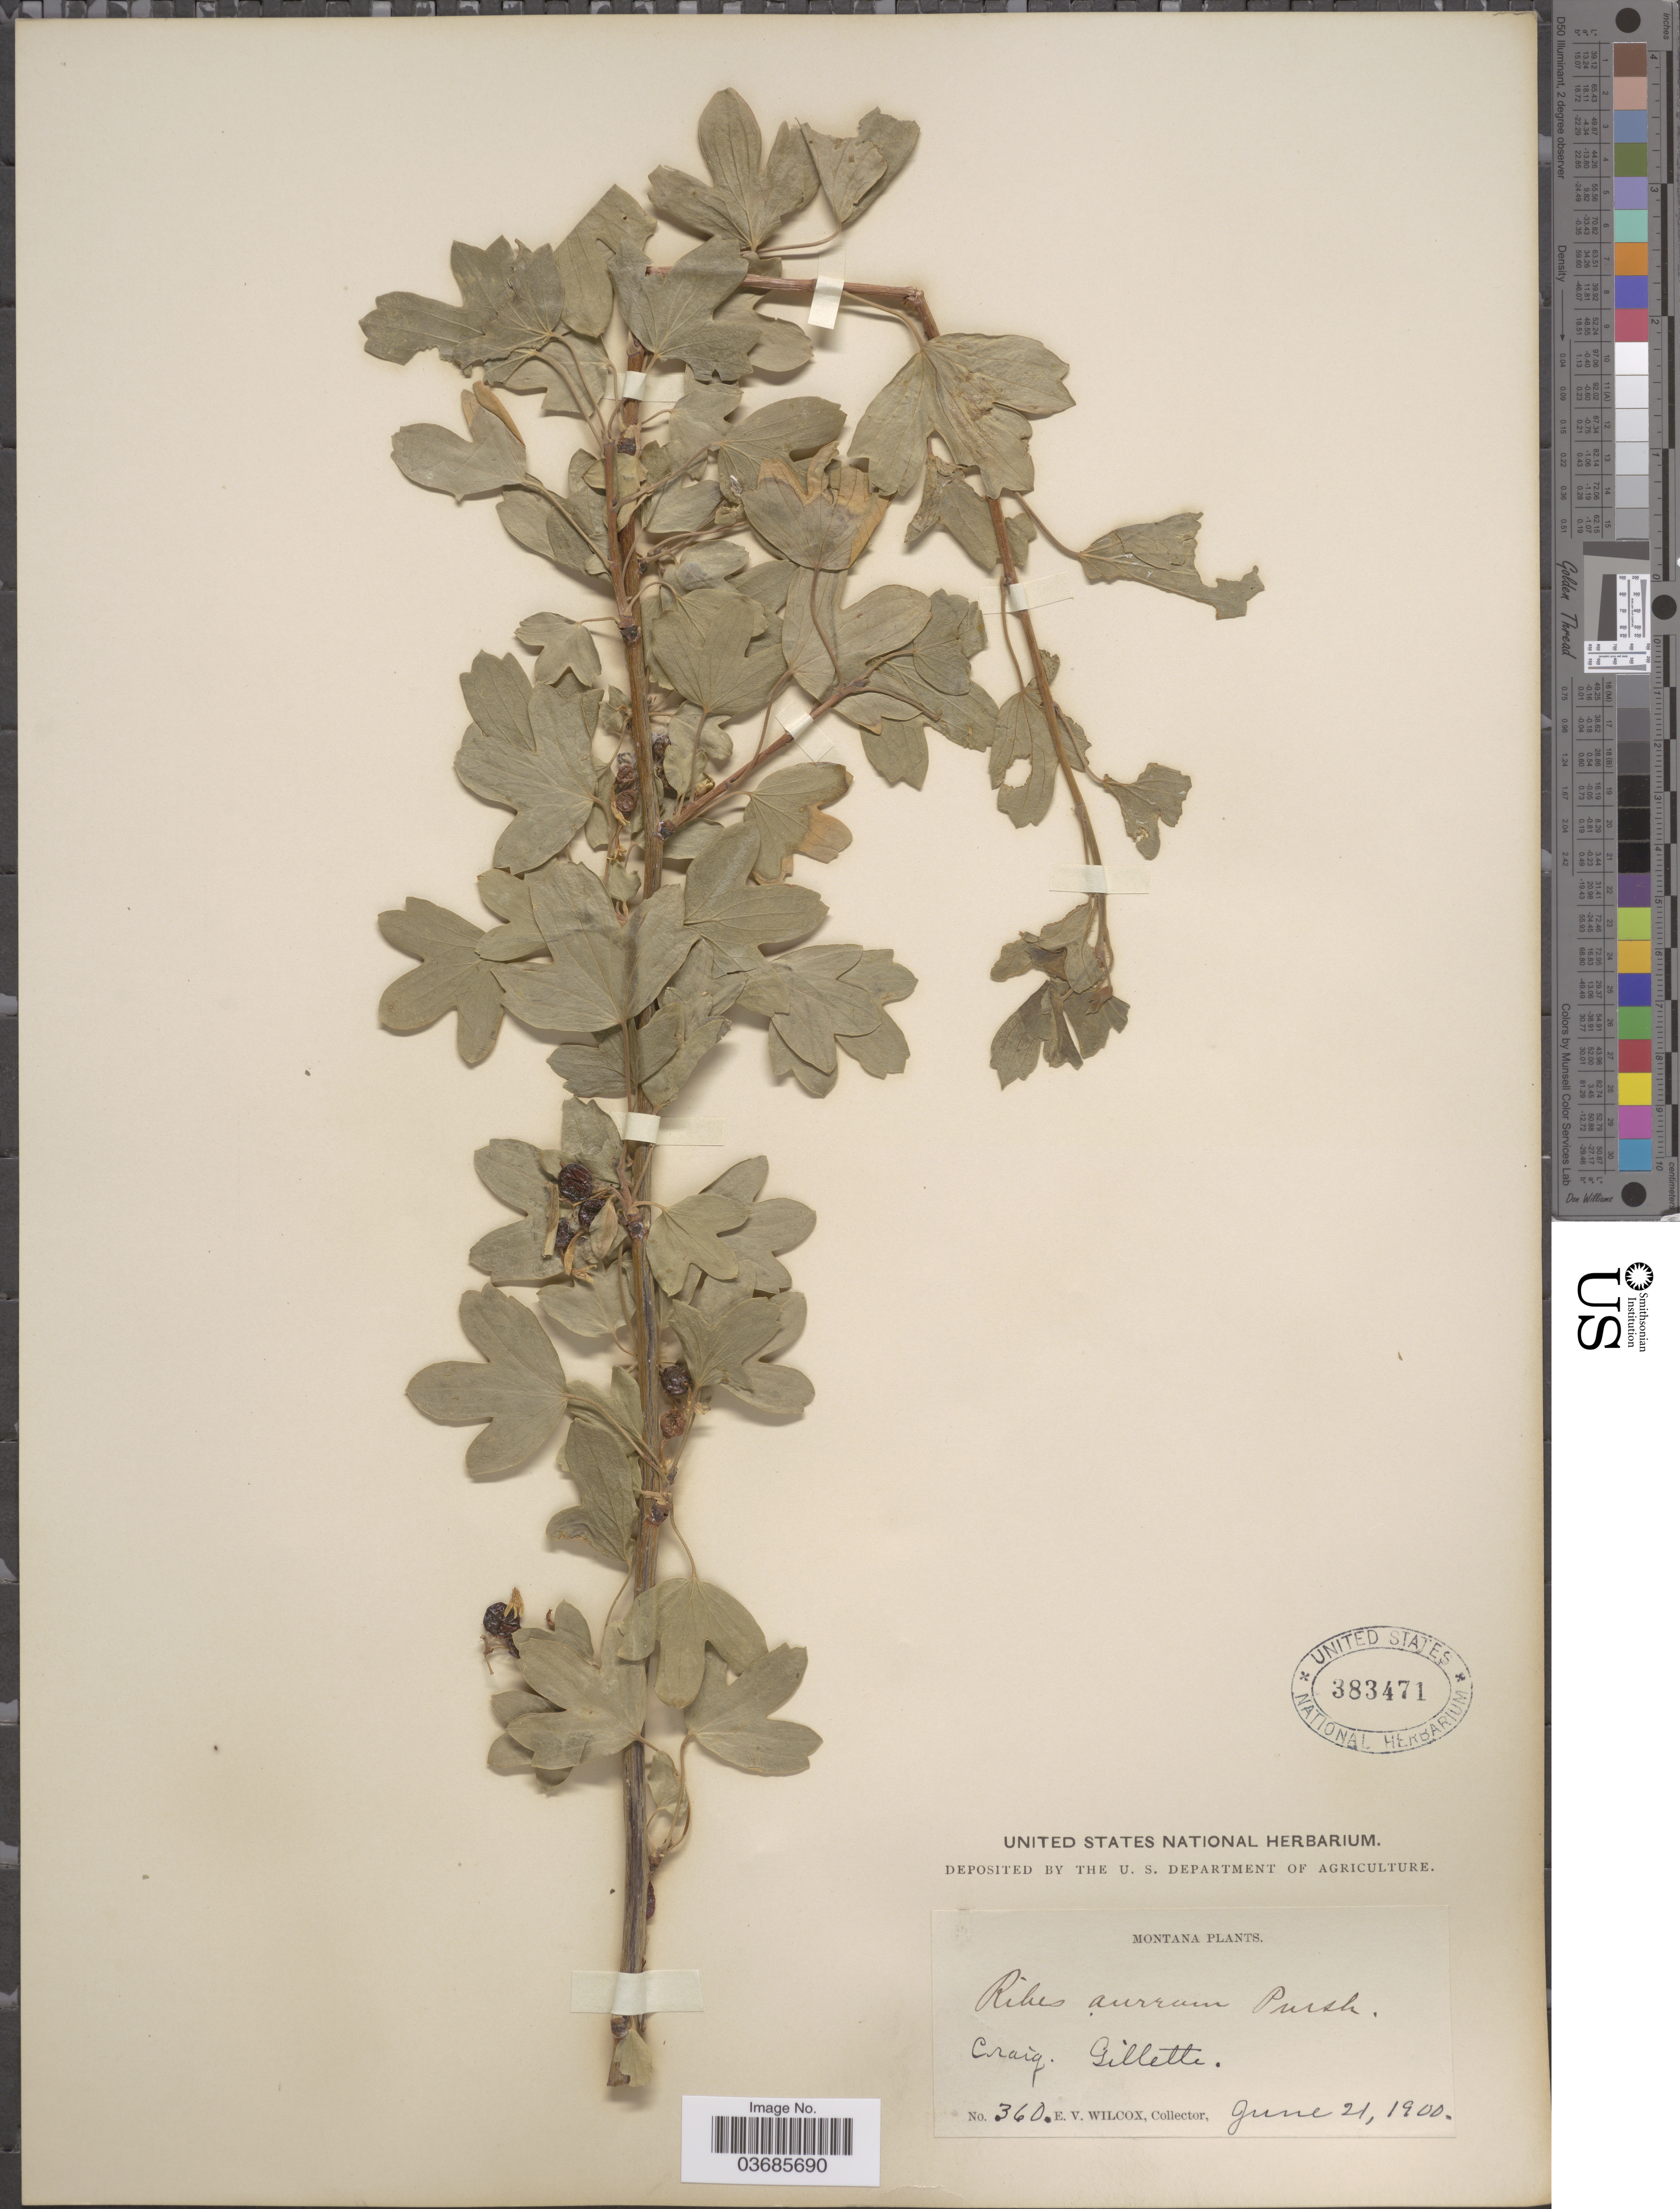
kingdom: Plantae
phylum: Tracheophyta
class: Magnoliopsida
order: Saxifragales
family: Grossulariaceae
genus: Ribes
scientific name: Ribes aureum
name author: Pursh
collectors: E. V. Wilcox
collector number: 360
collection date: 1900-06-21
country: United States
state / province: Montana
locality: Craig. Gillette.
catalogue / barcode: US 383471